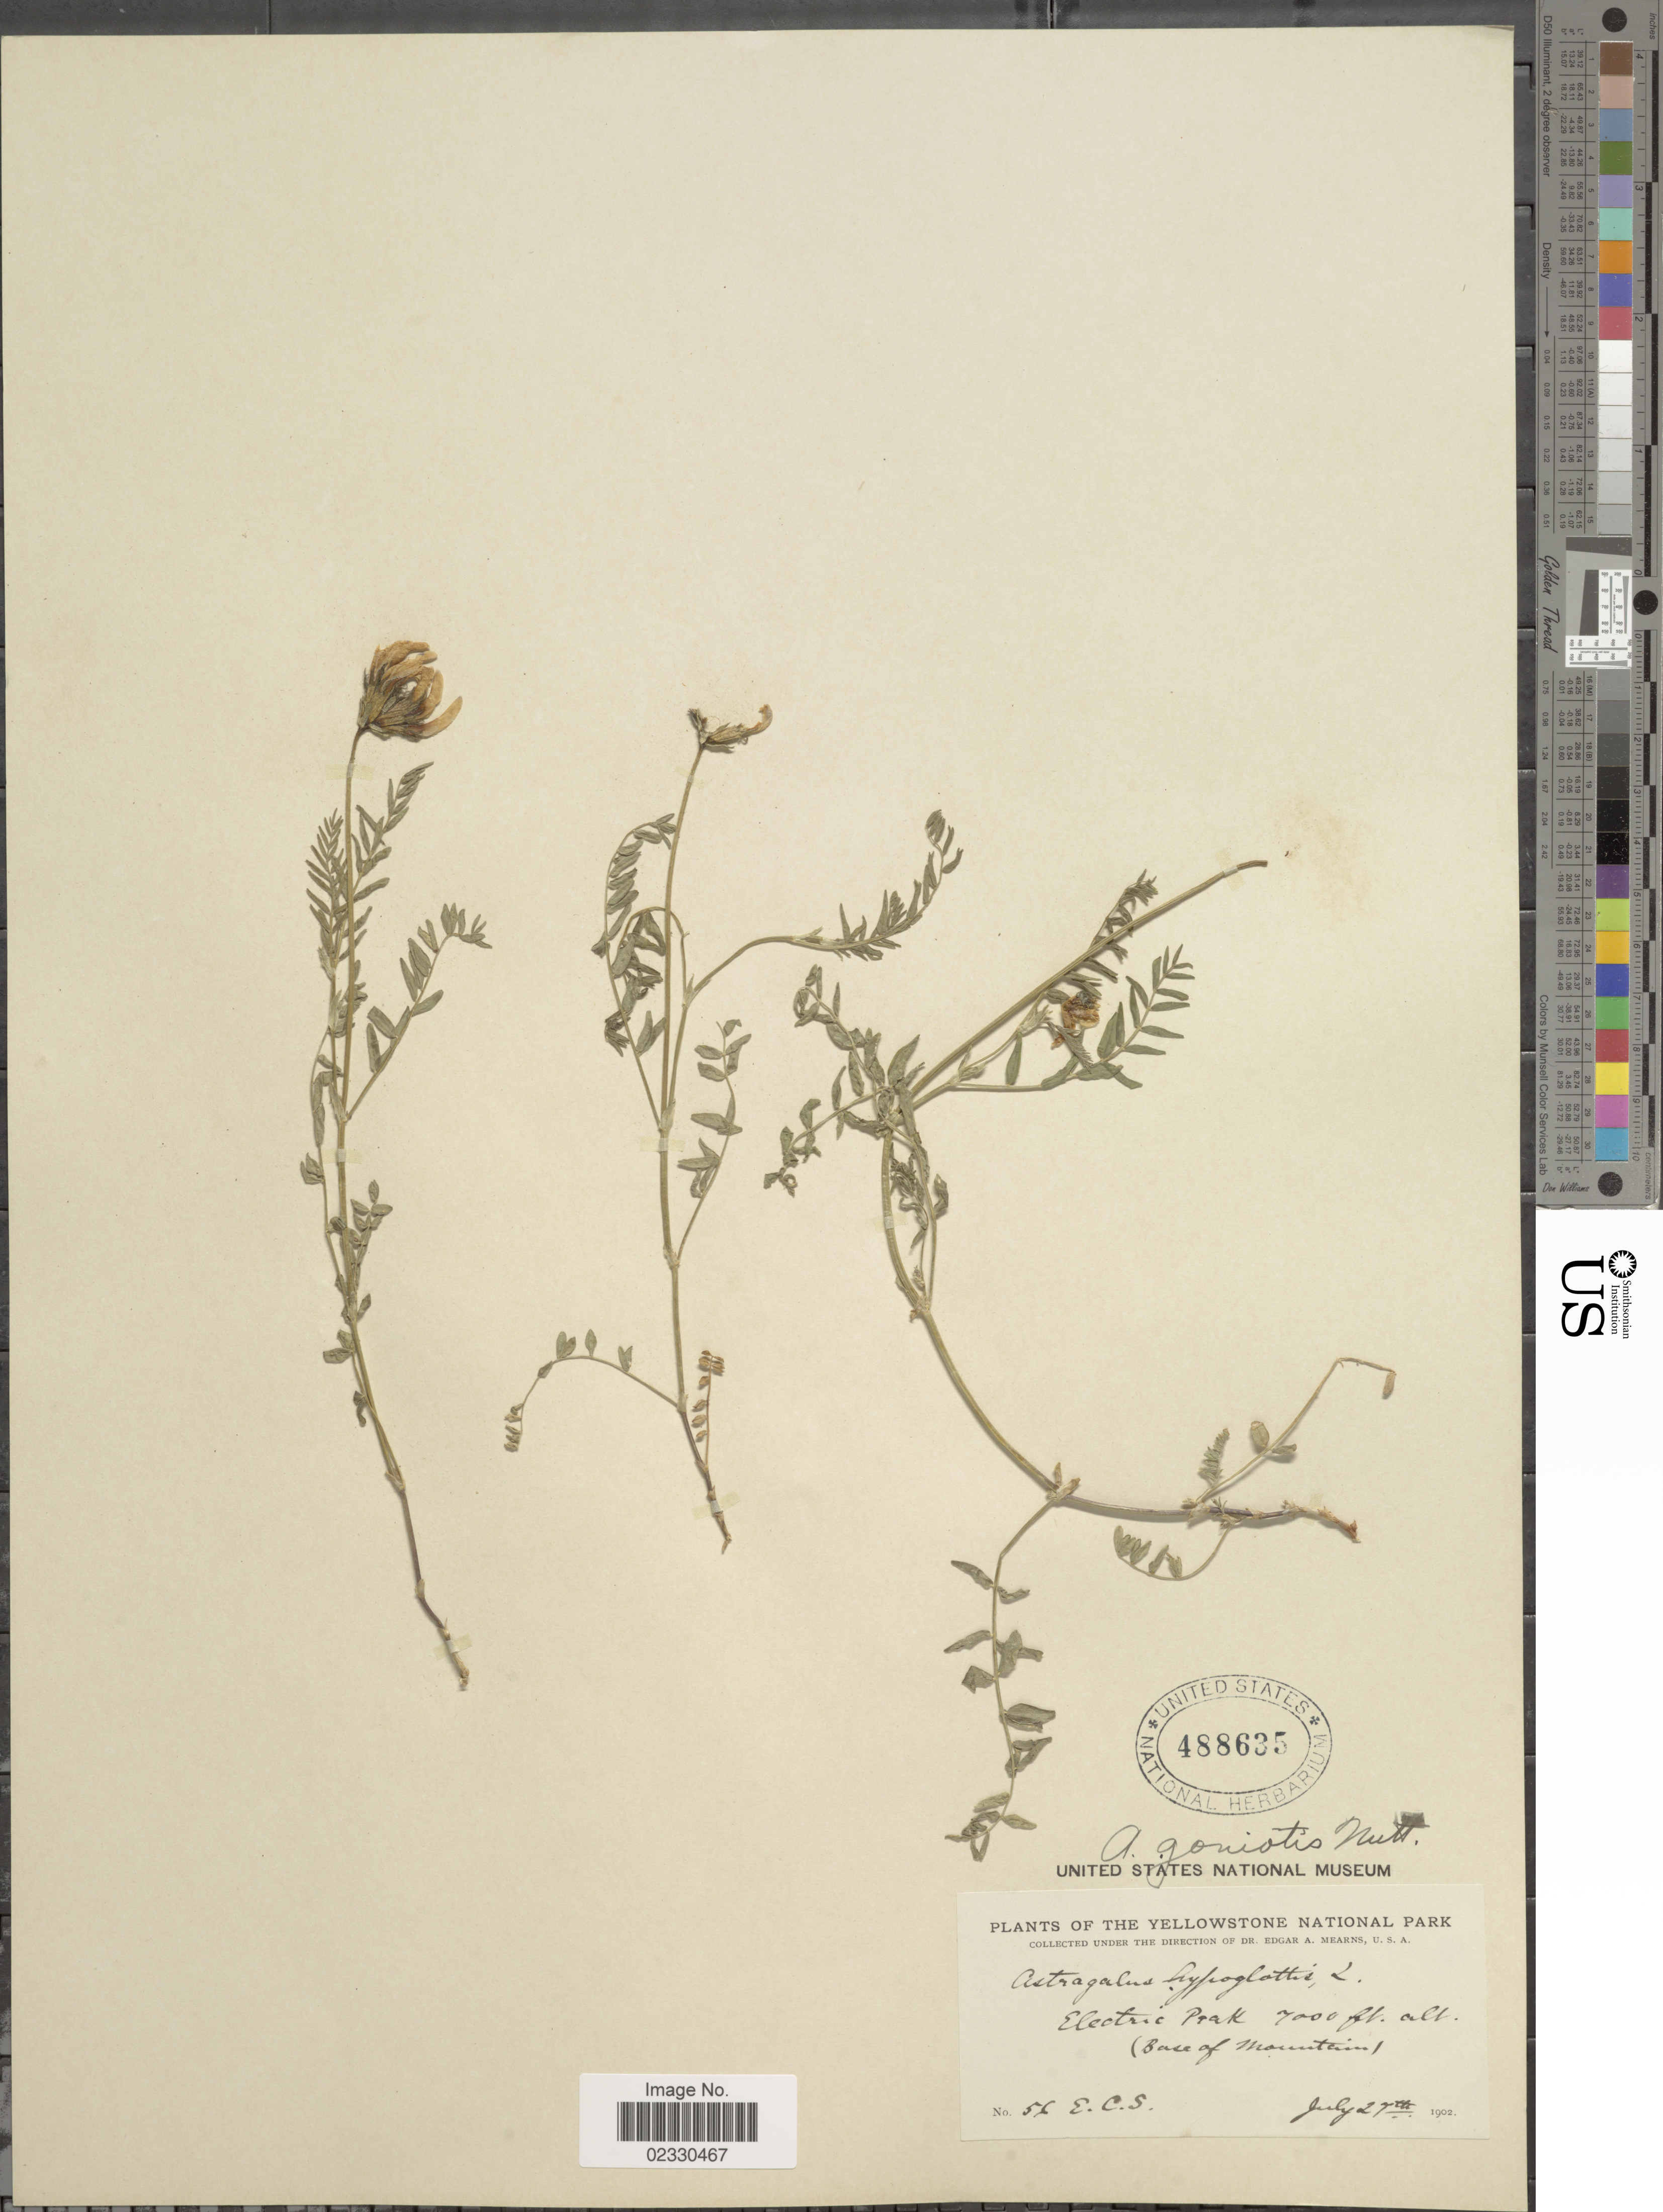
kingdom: Plantae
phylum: Tracheophyta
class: Magnoliopsida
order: Fabales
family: Fabaceae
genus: Astragalus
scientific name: Astragalus dasyglottis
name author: DC.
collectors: E. C. Smith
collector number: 56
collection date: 1902-07-27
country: United States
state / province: Montana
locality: The Yellowstone National Park, Electric Peak (Base of Mountains)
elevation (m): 2134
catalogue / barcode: US 488635